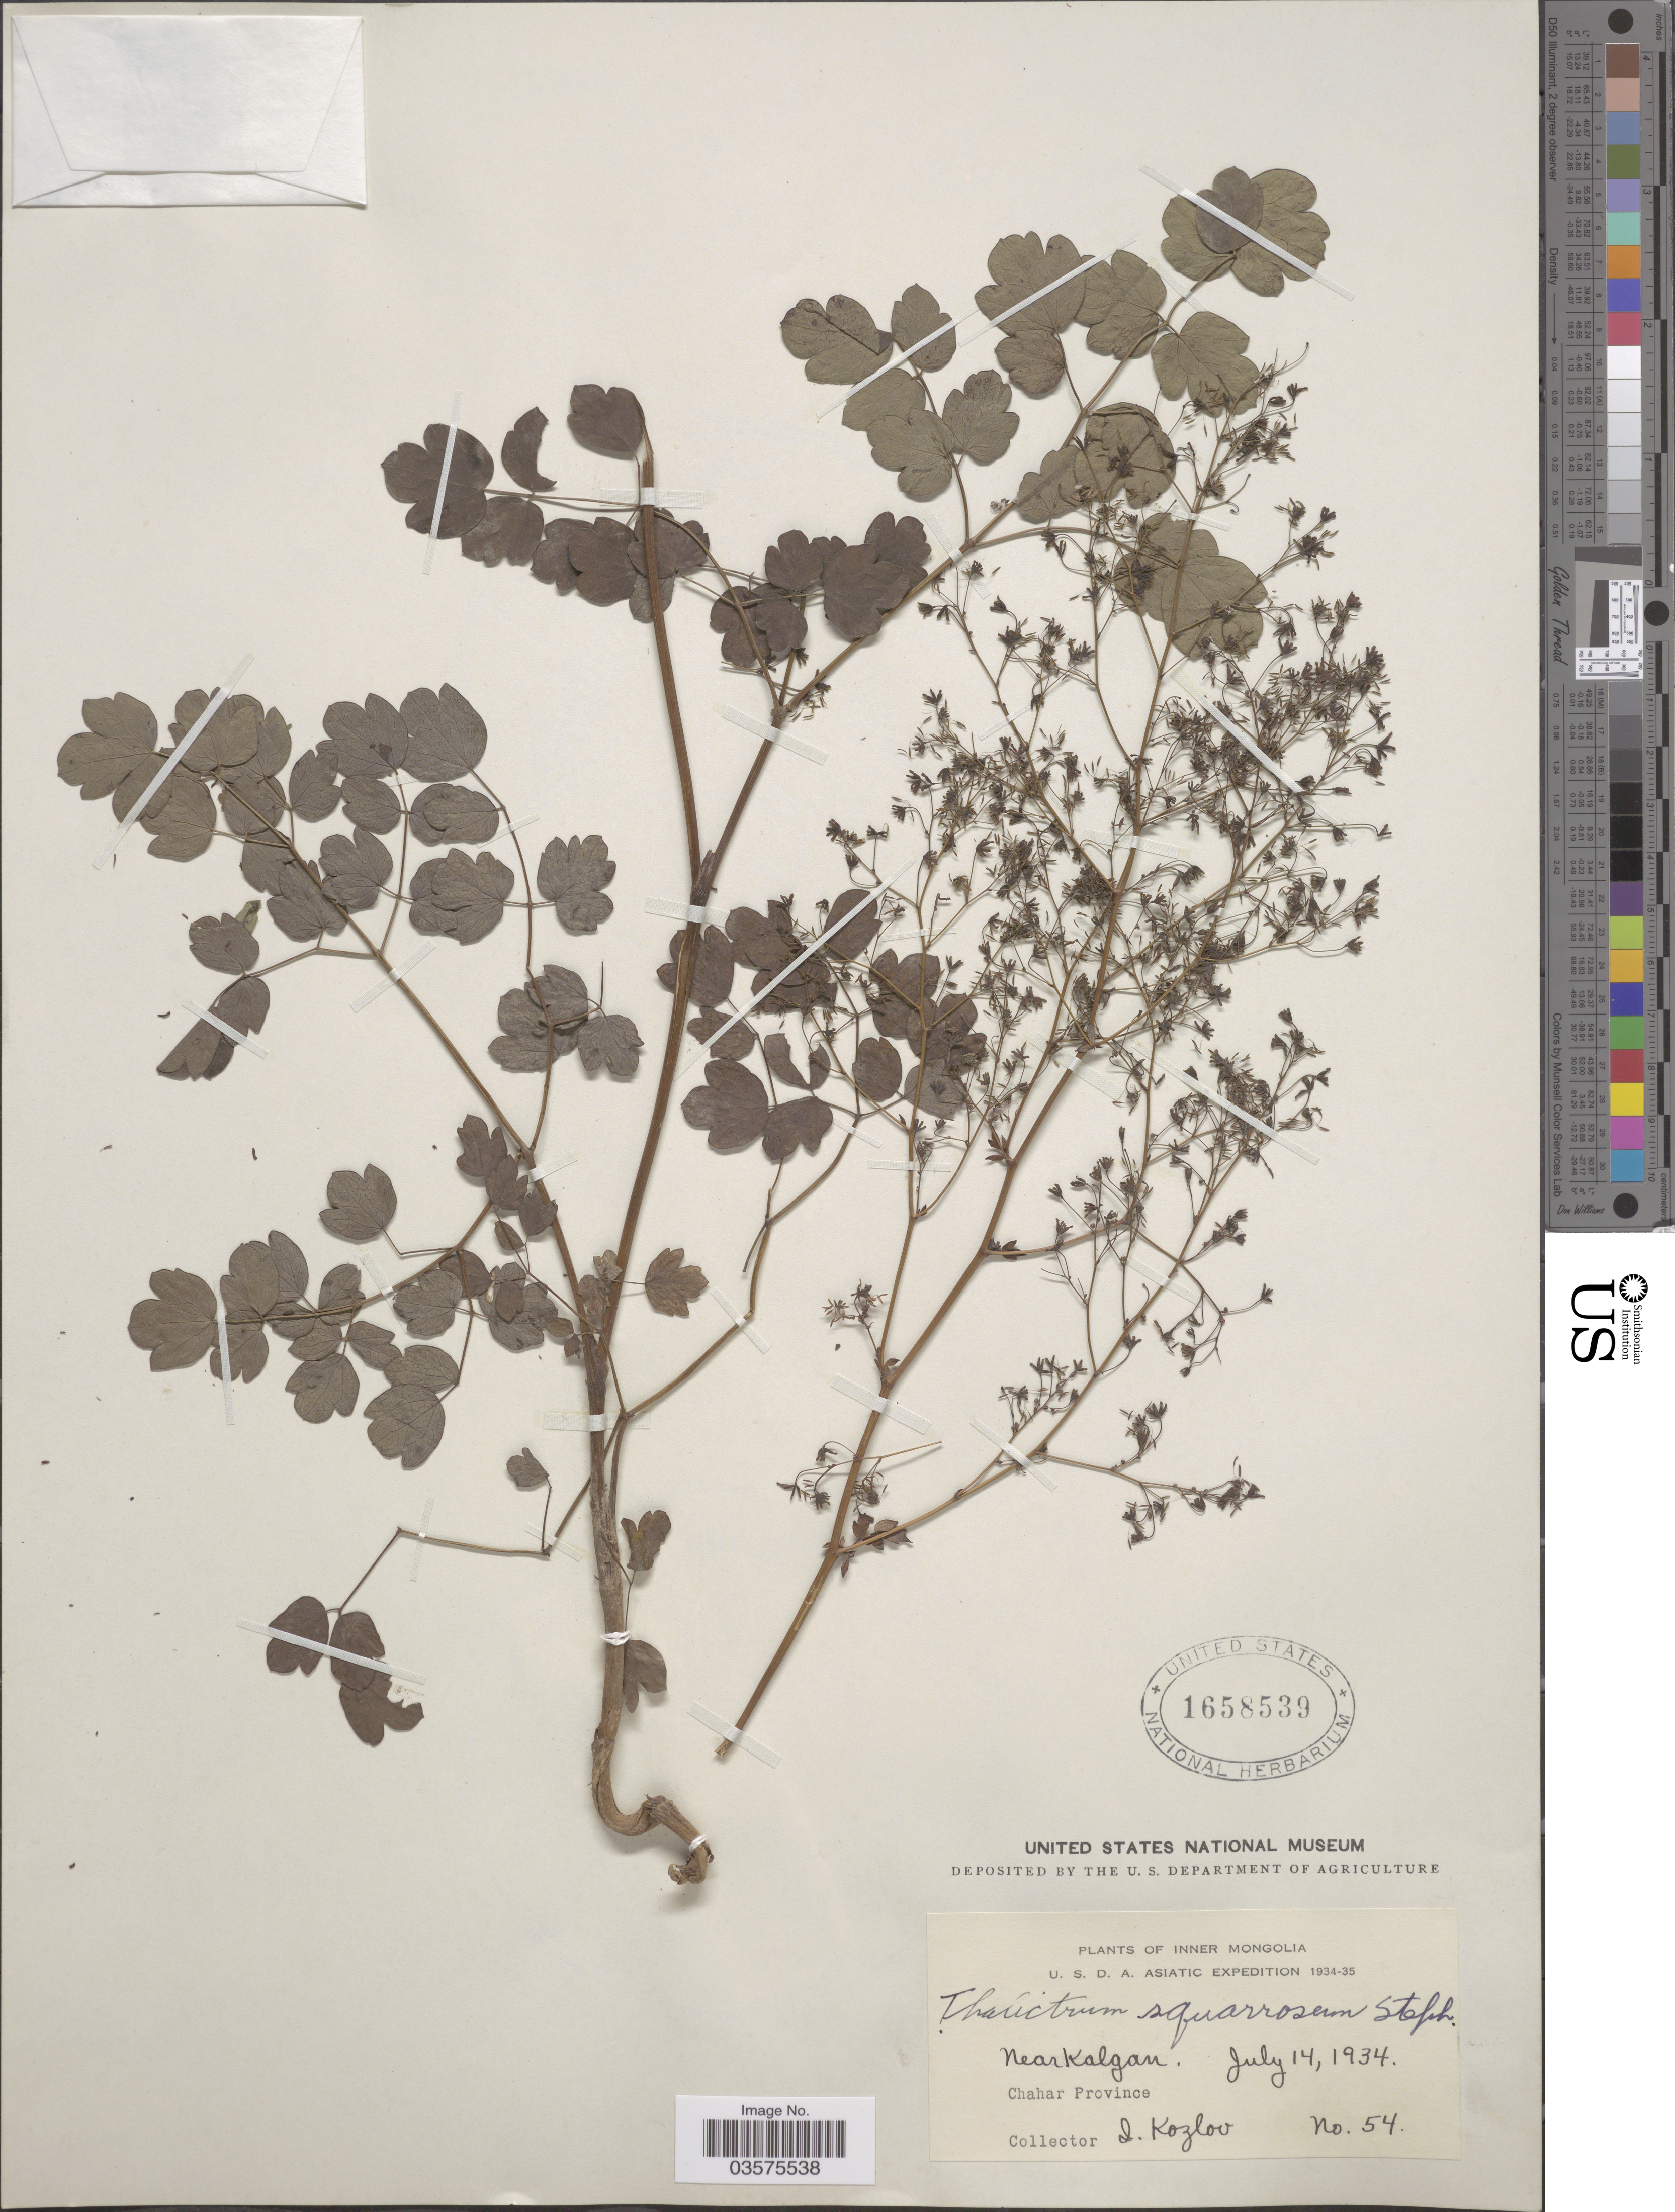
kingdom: Plantae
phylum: Tracheophyta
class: Magnoliopsida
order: Ranunculales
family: Ranunculaceae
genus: Thalictrum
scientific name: Thalictrum squarrosum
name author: Steph.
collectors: I. Kozlov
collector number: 54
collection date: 1934-07-14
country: China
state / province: Nei Monggol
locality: Inner Mongolia. Near Kalgan. Chahar Province.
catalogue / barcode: US 1658539